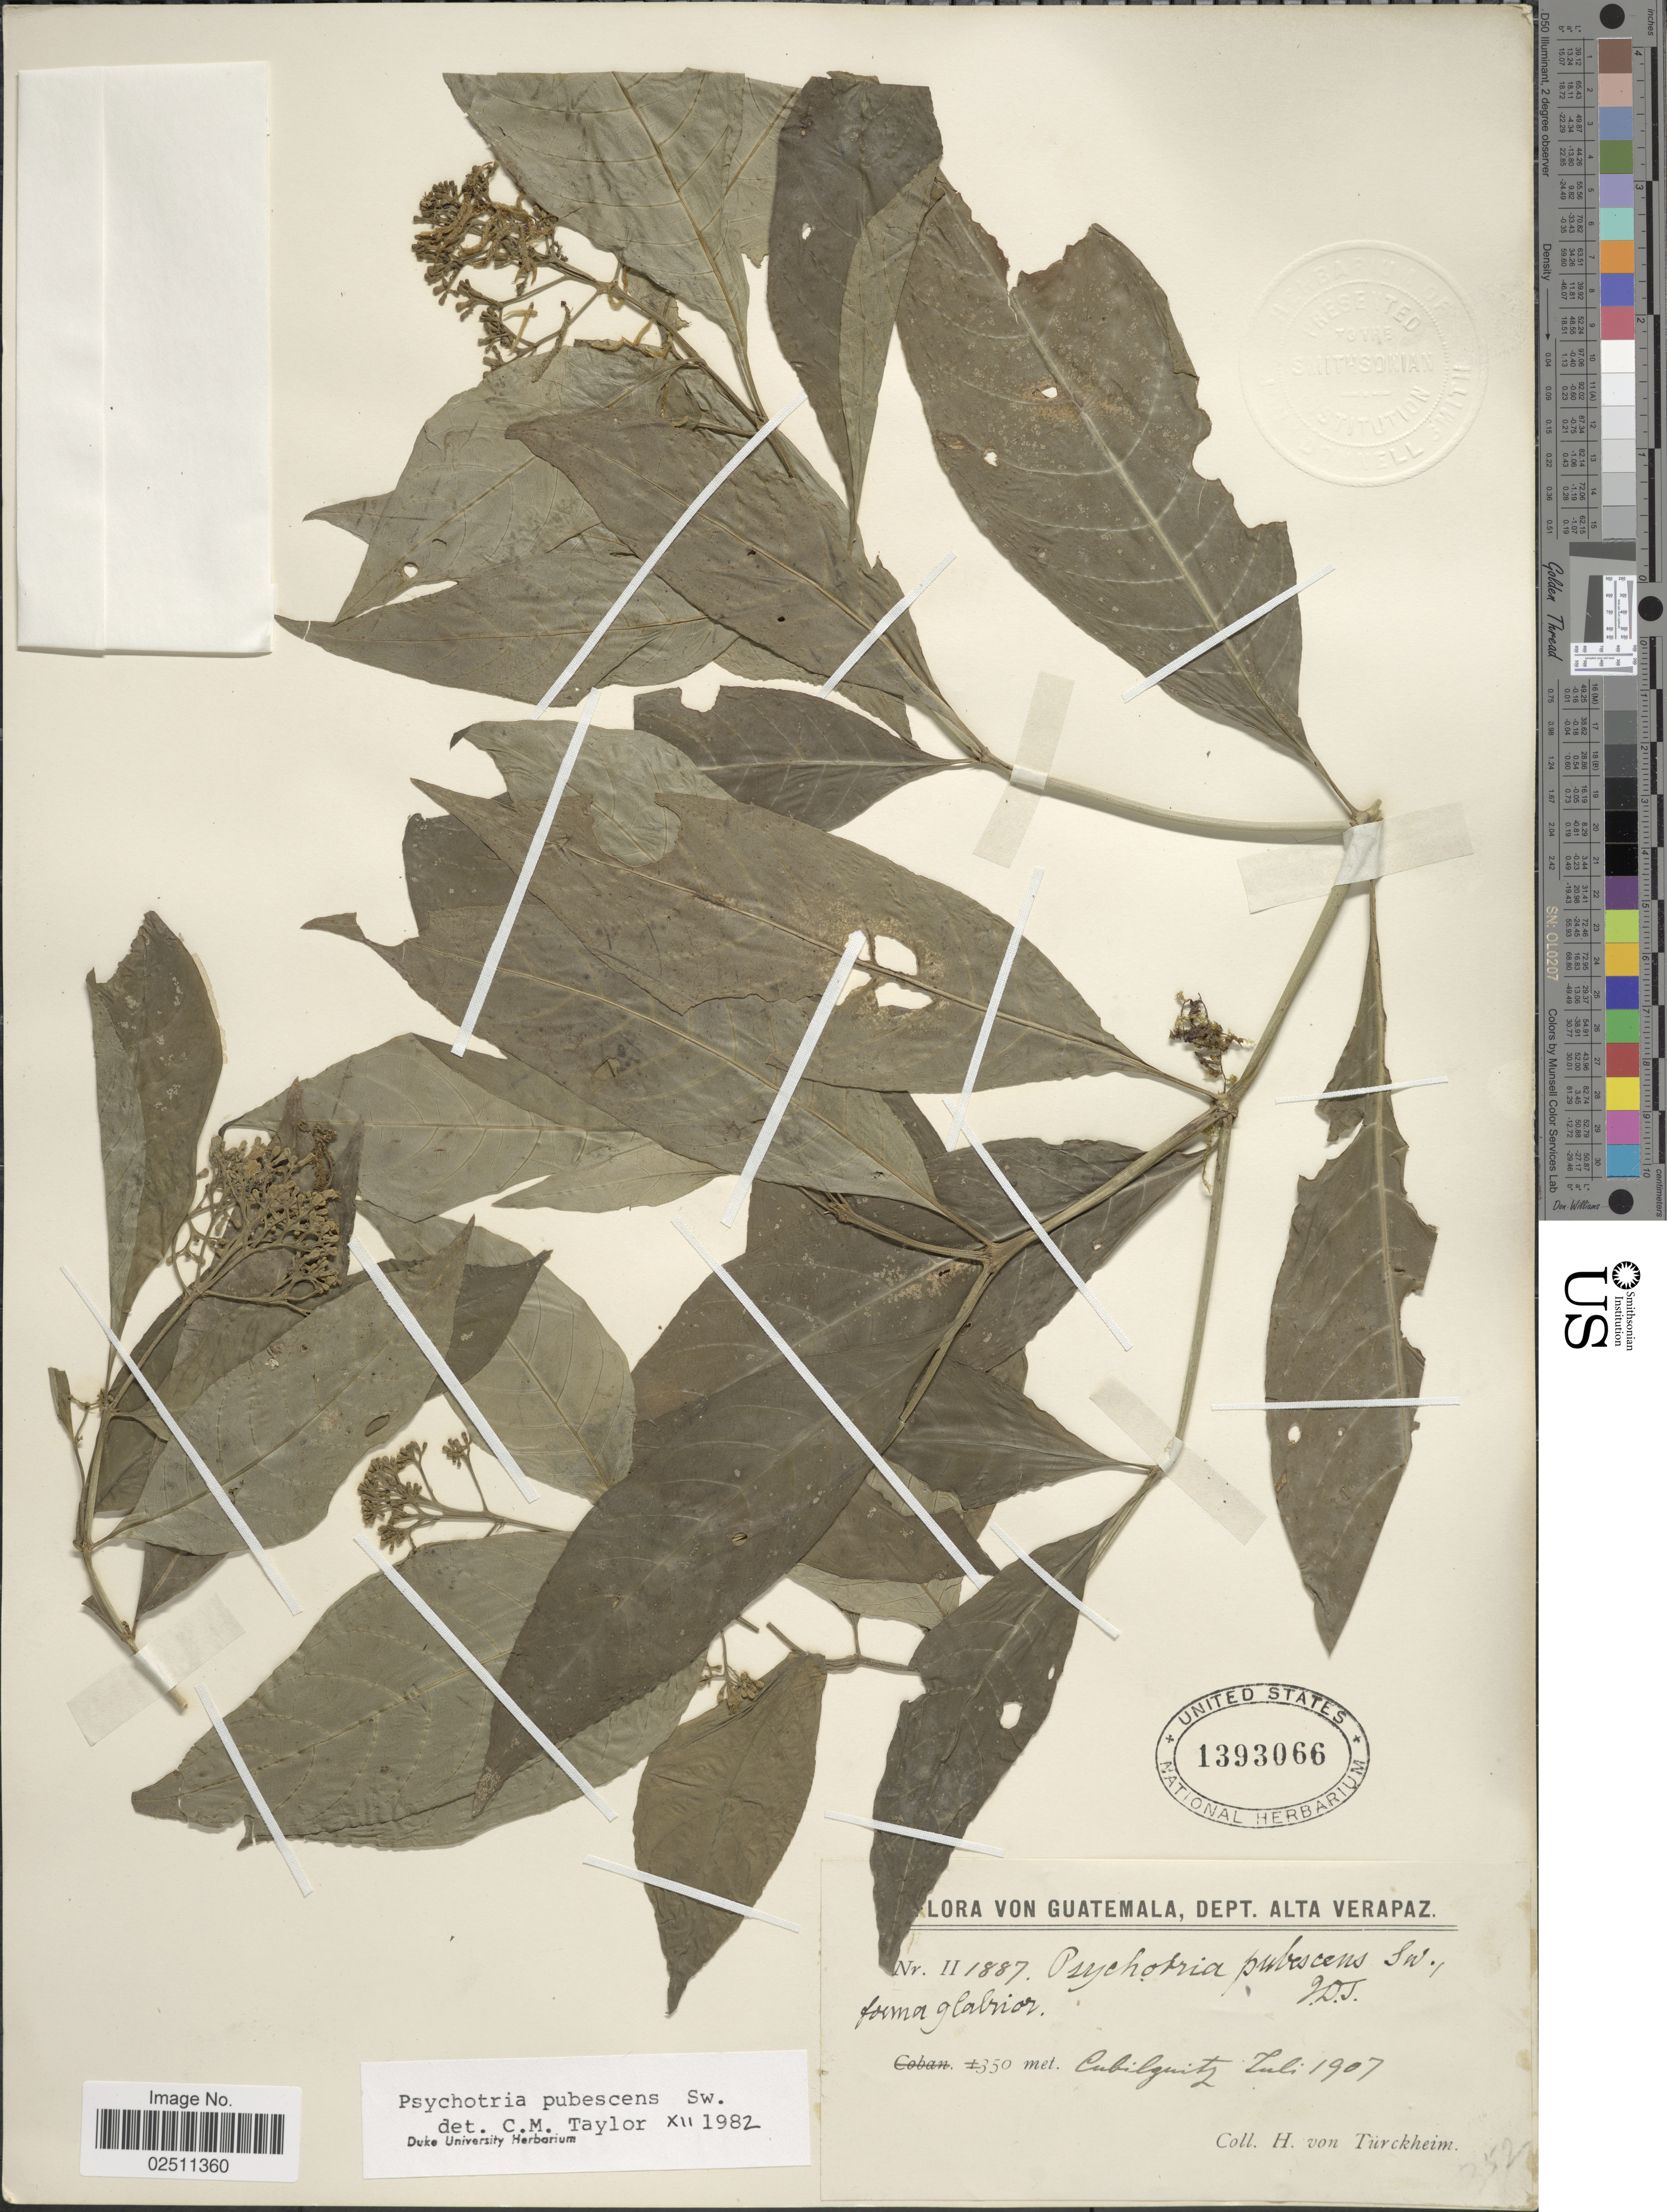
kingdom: Plantae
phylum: Tracheophyta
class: Magnoliopsida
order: Gentianales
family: Rubiaceae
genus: Psychotria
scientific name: Psychotria pubescens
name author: Sw.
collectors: H. von Türckheim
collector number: II1887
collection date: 1907-07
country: Guatemala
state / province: Alta Verapaz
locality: Cubilguitz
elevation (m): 350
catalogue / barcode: US 1393066